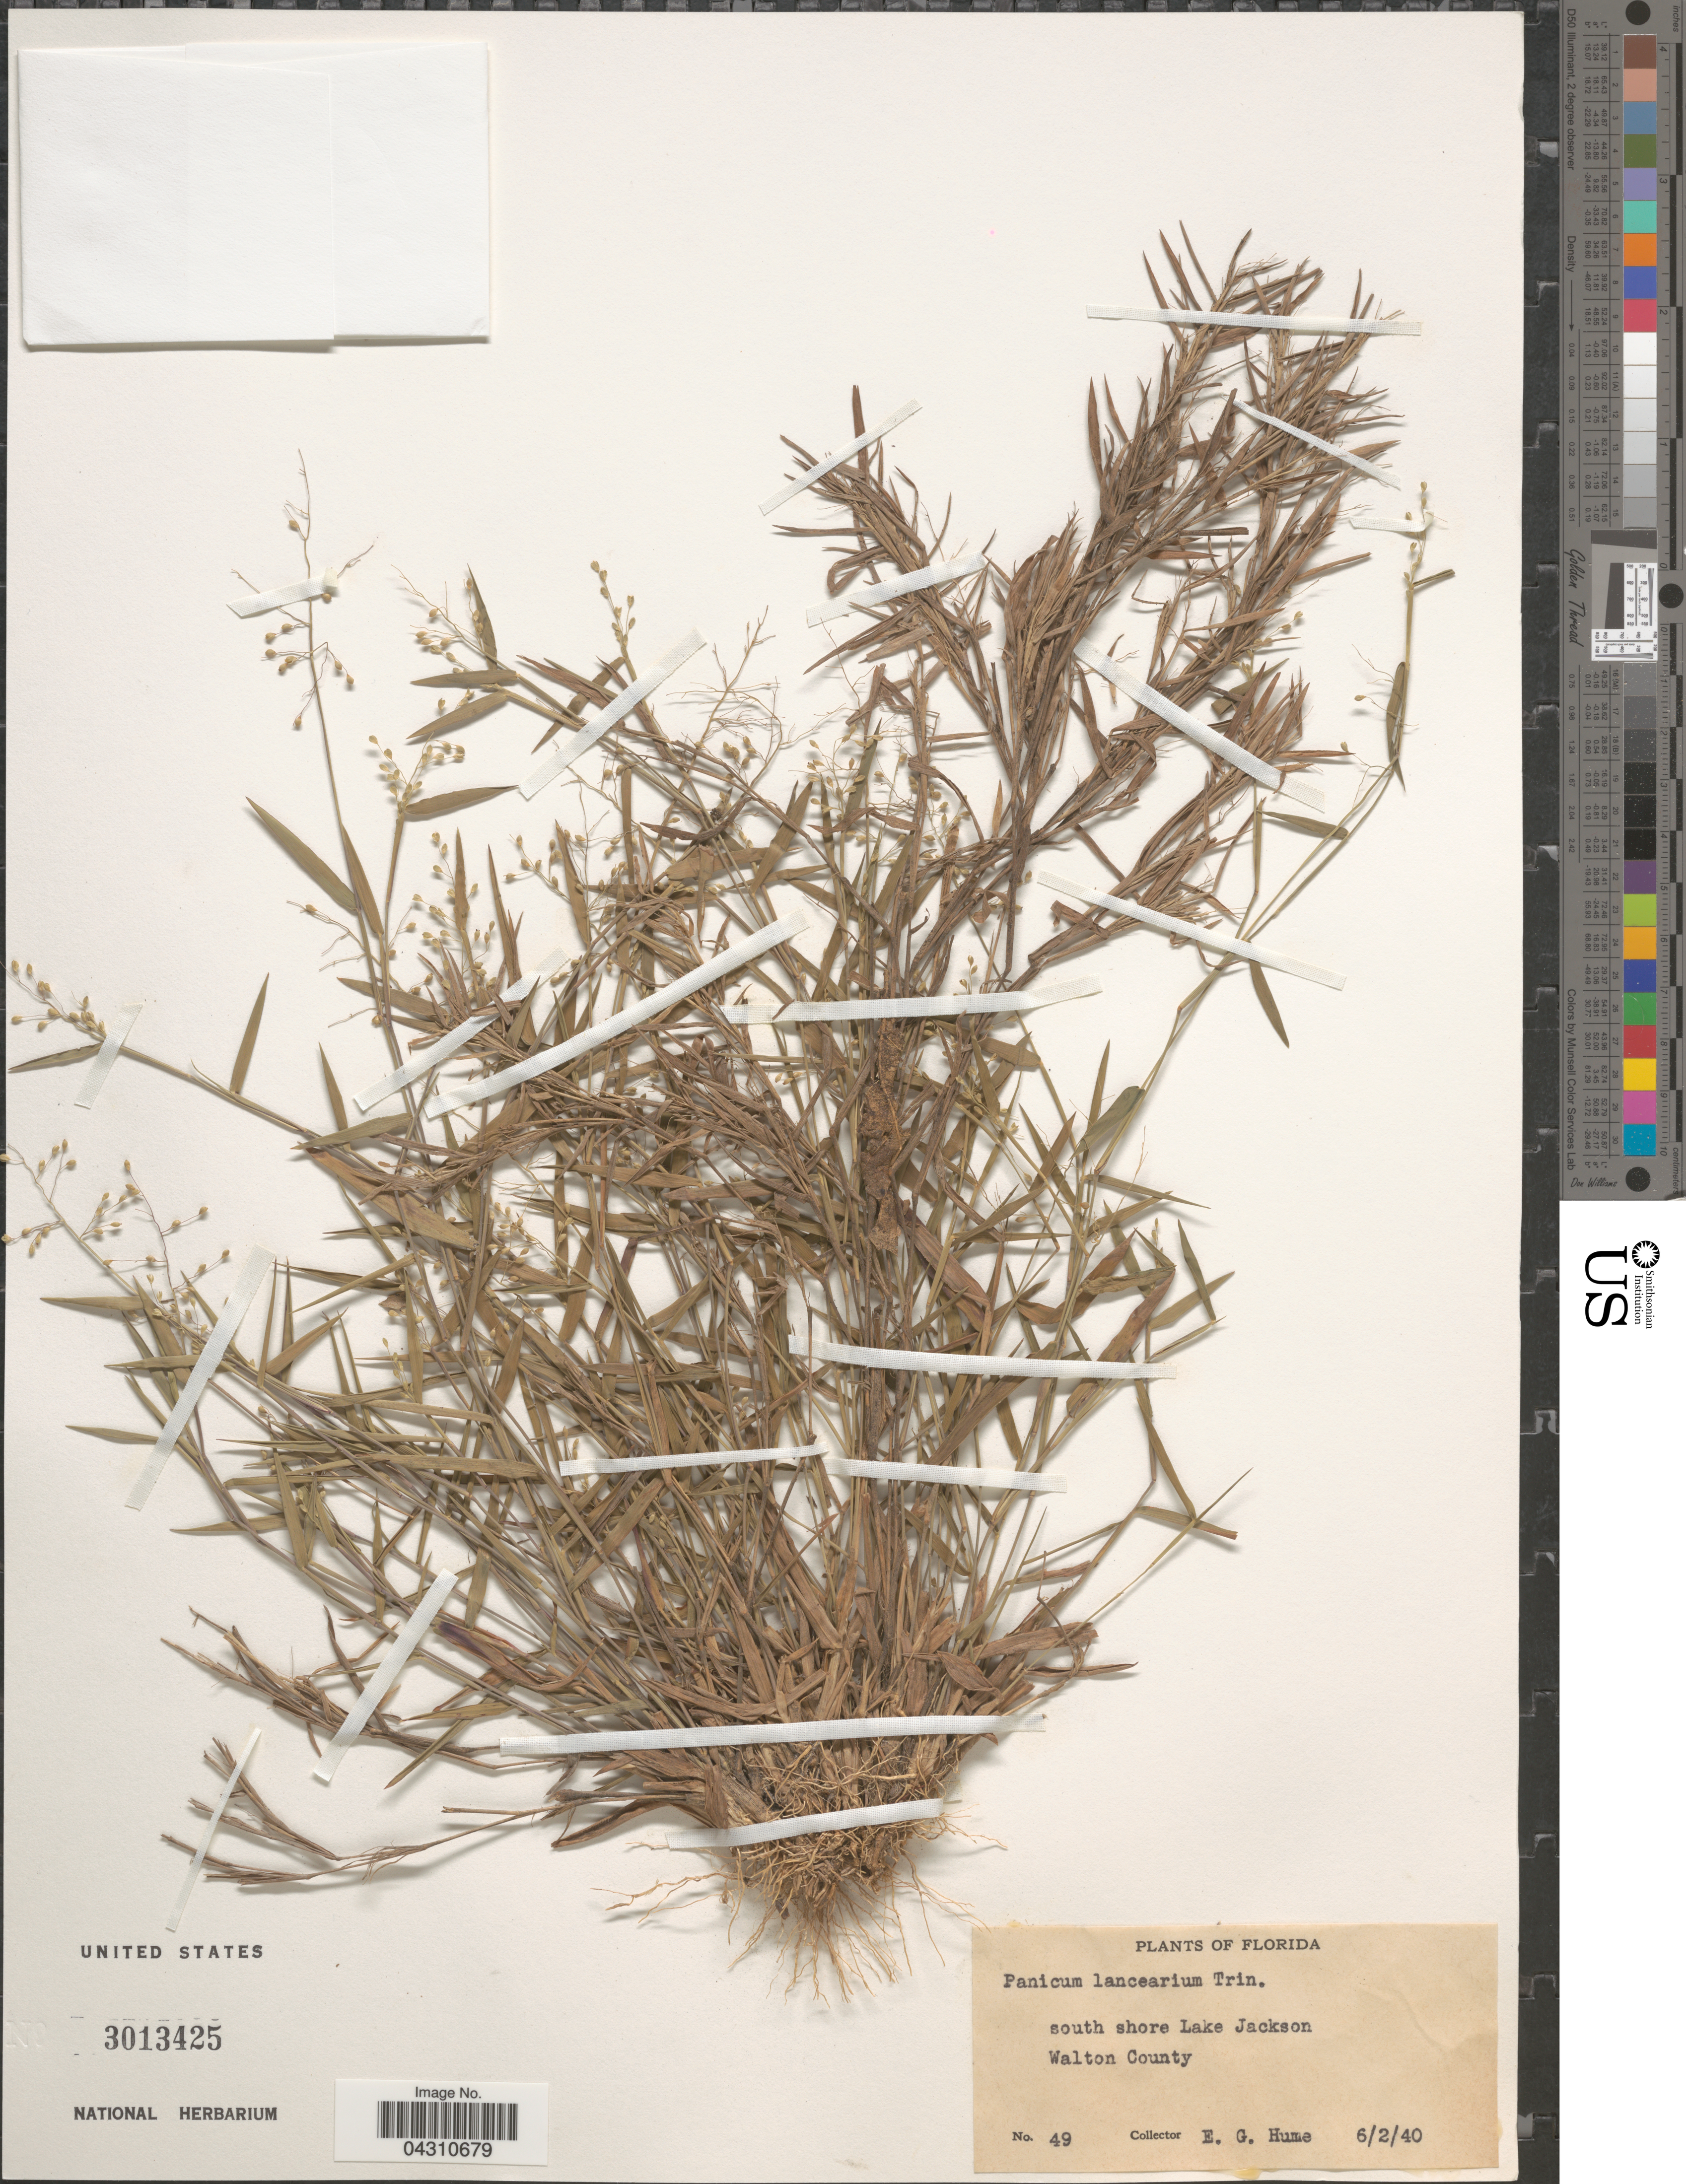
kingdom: Plantae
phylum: Tracheophyta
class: Liliopsida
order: Poales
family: Poaceae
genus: Dichanthelium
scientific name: Dichanthelium portoricense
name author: (Desv. ex Ham.) B.F. Hansen & Wunderlin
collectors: E. Hume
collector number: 49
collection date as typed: Transcribed d/m/y: 2/6/40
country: United States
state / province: Florida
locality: South shore Lake Jackson. Walton County.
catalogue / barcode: US 3013425